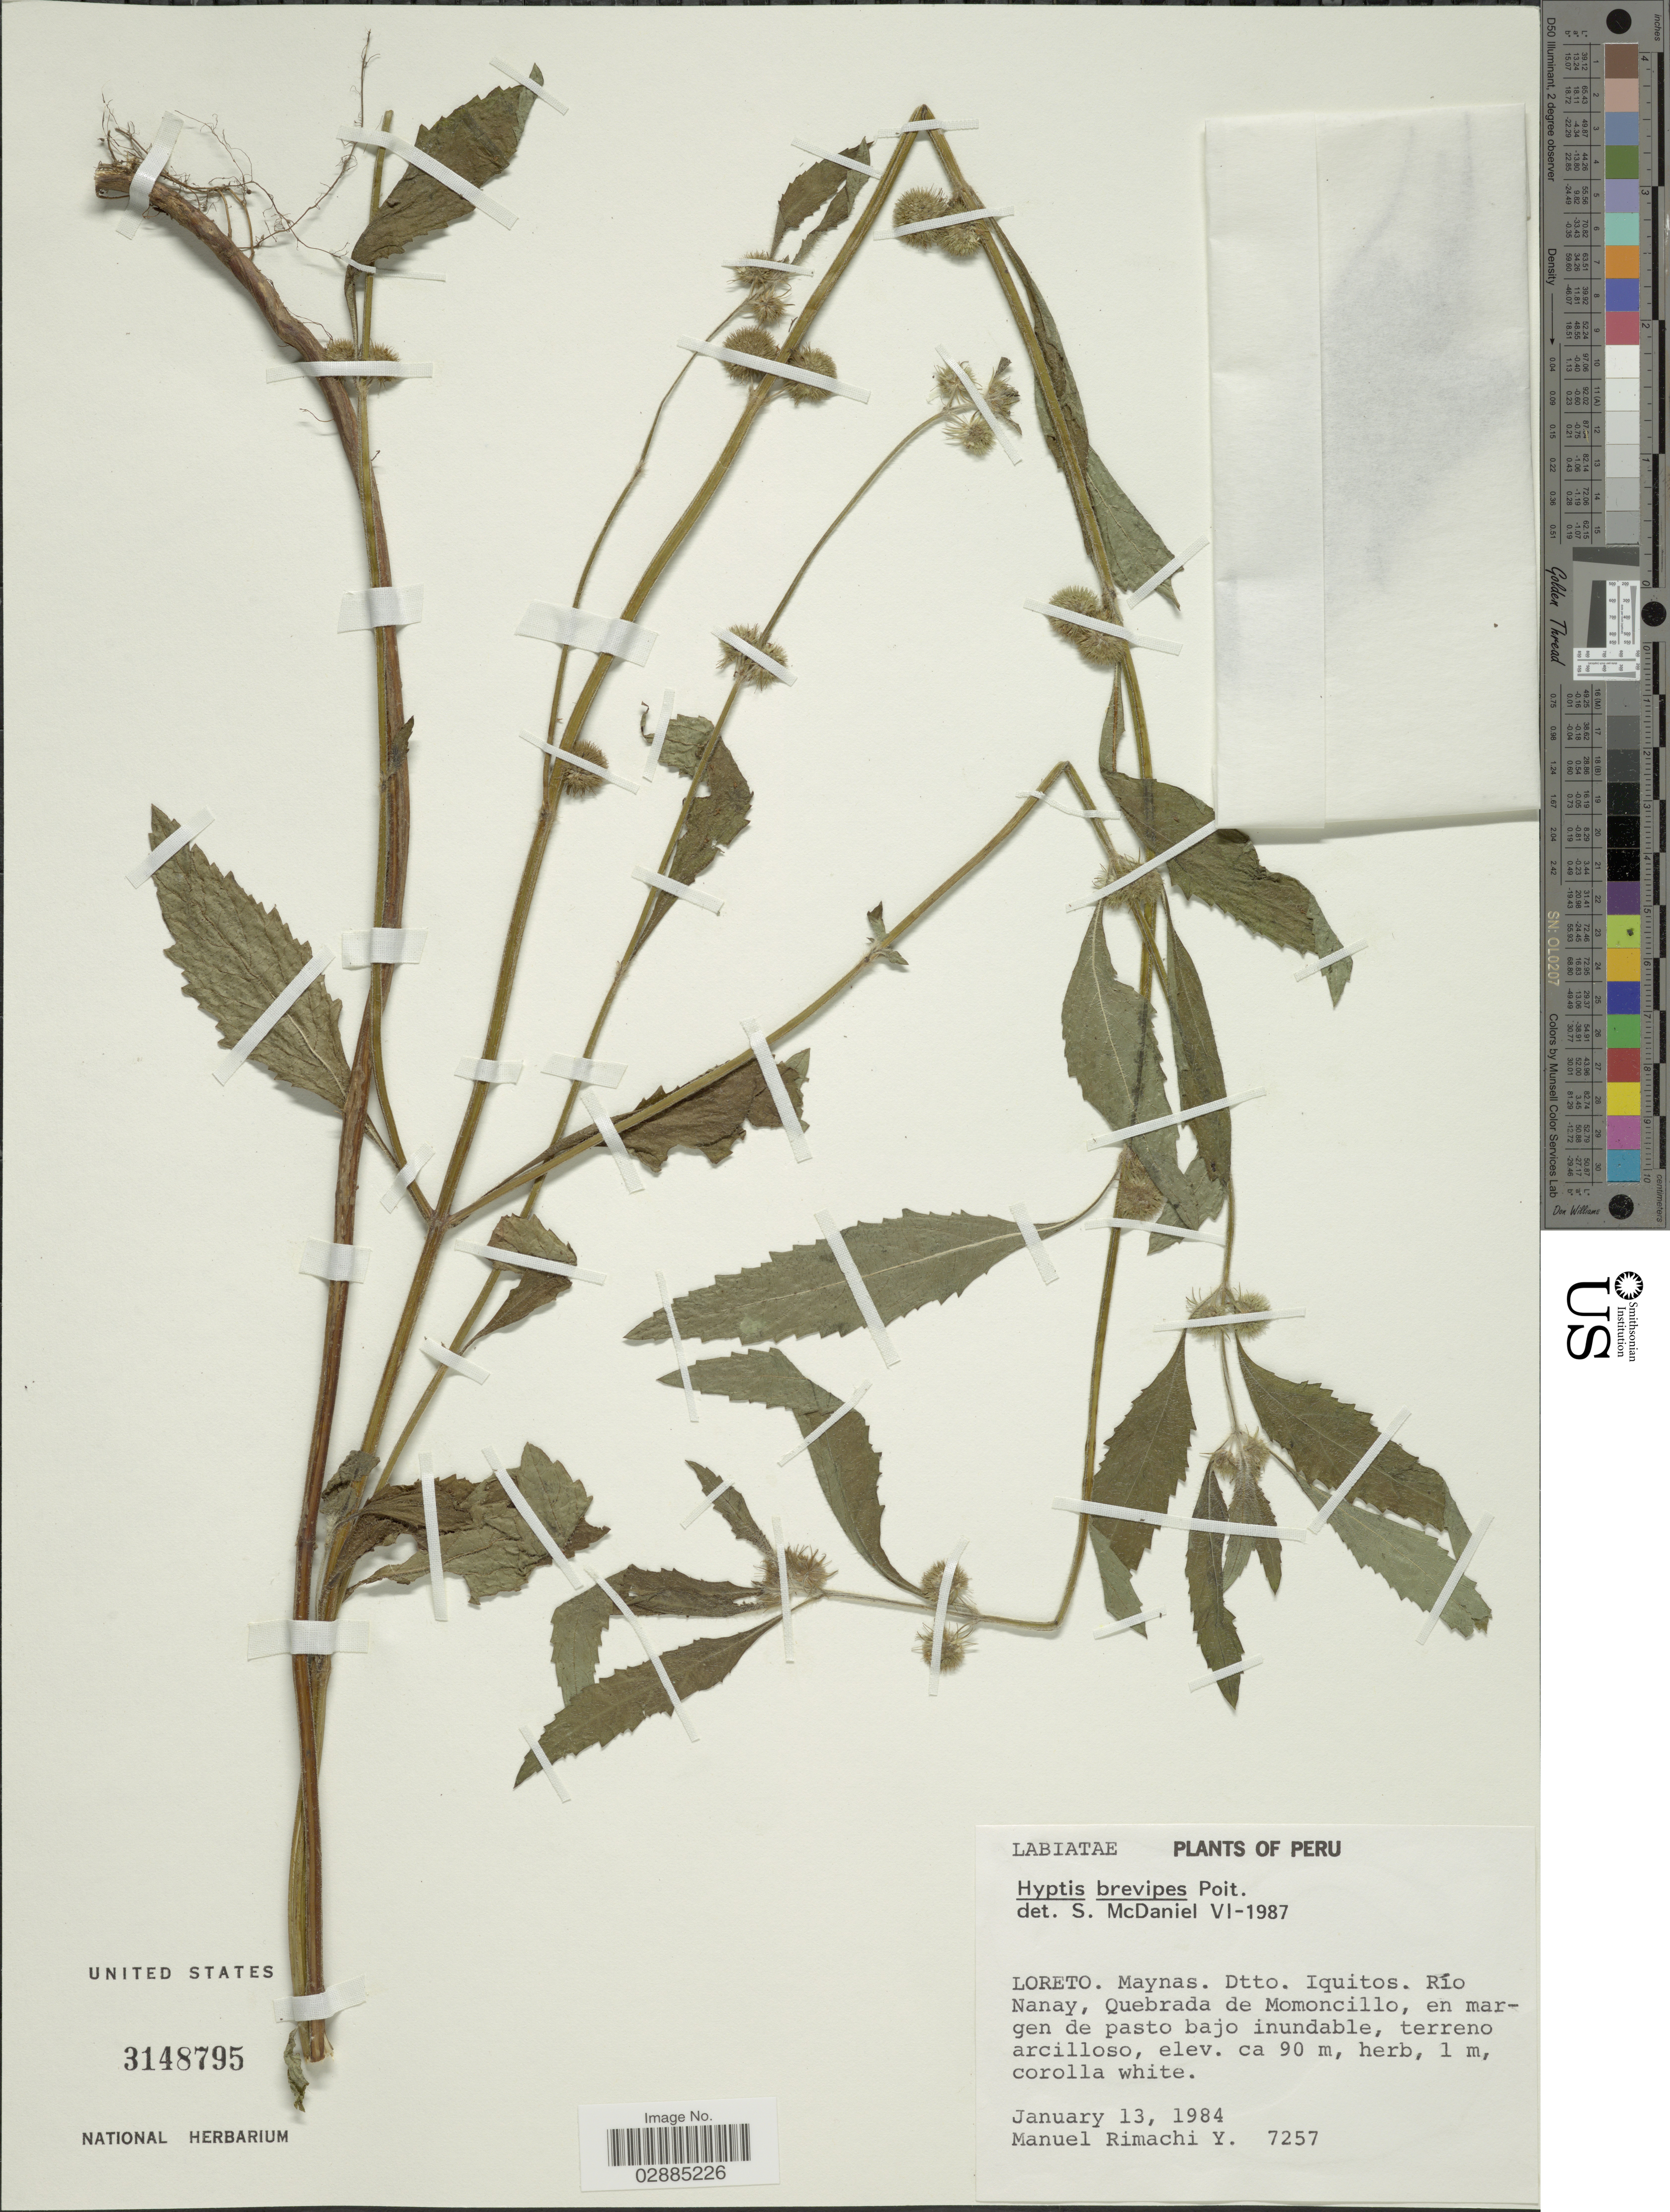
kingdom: Plantae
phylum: Tracheophyta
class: Magnoliopsida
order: Lamiales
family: Lamiaceae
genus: Hyptis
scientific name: Hyptis brevipes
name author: Poit.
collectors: M. Rimachi Y.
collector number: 7257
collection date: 1984-01-13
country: Peru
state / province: Loreto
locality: Maynas, Dtto. Iquitos, Río Nanay, Quebrada de pasto bajo inundable.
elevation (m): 90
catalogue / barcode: US 3148795